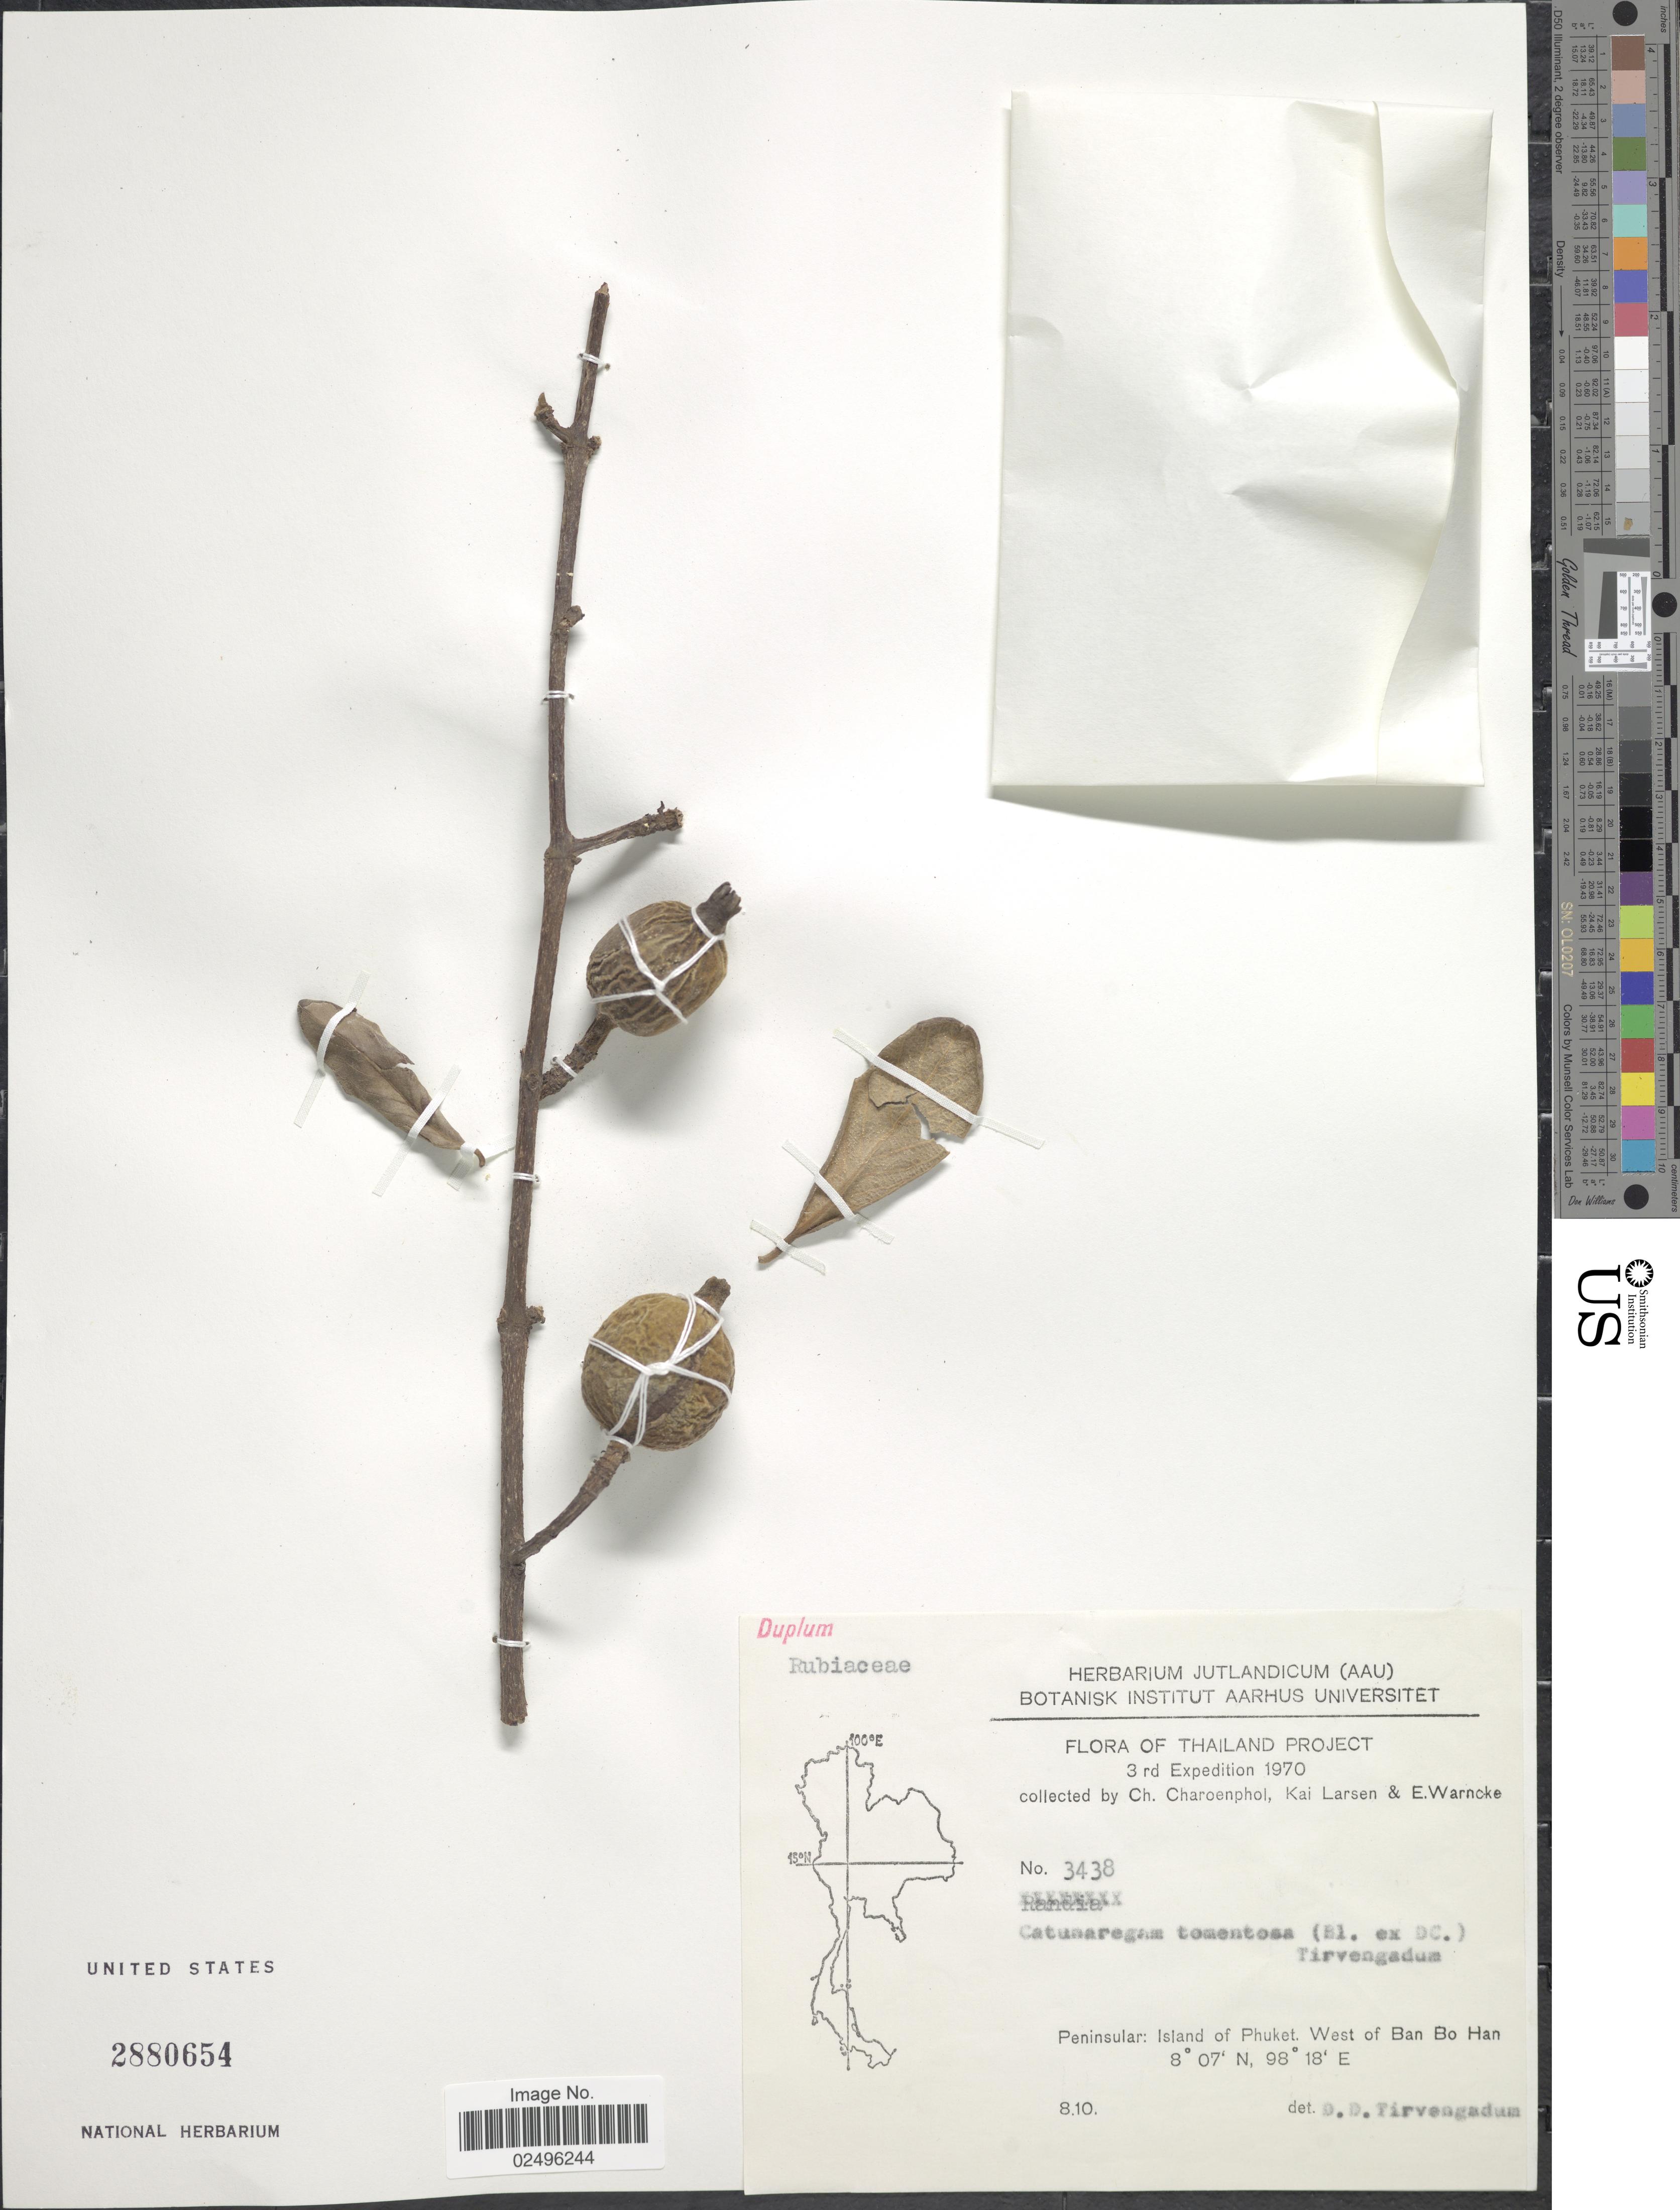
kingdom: Plantae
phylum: Tracheophyta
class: Magnoliopsida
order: Gentianales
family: Rubiaceae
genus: Catunaregam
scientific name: Catunaregam tomentosa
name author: (Blume ex DC.) Tirveng.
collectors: C. Charoenphol, K. Larsen & E. Warncke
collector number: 3438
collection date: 1970-10-08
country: Thailand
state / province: Phuket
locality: Peninsular: Island of Phuket. West of Ban Ho Han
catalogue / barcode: US 2880654